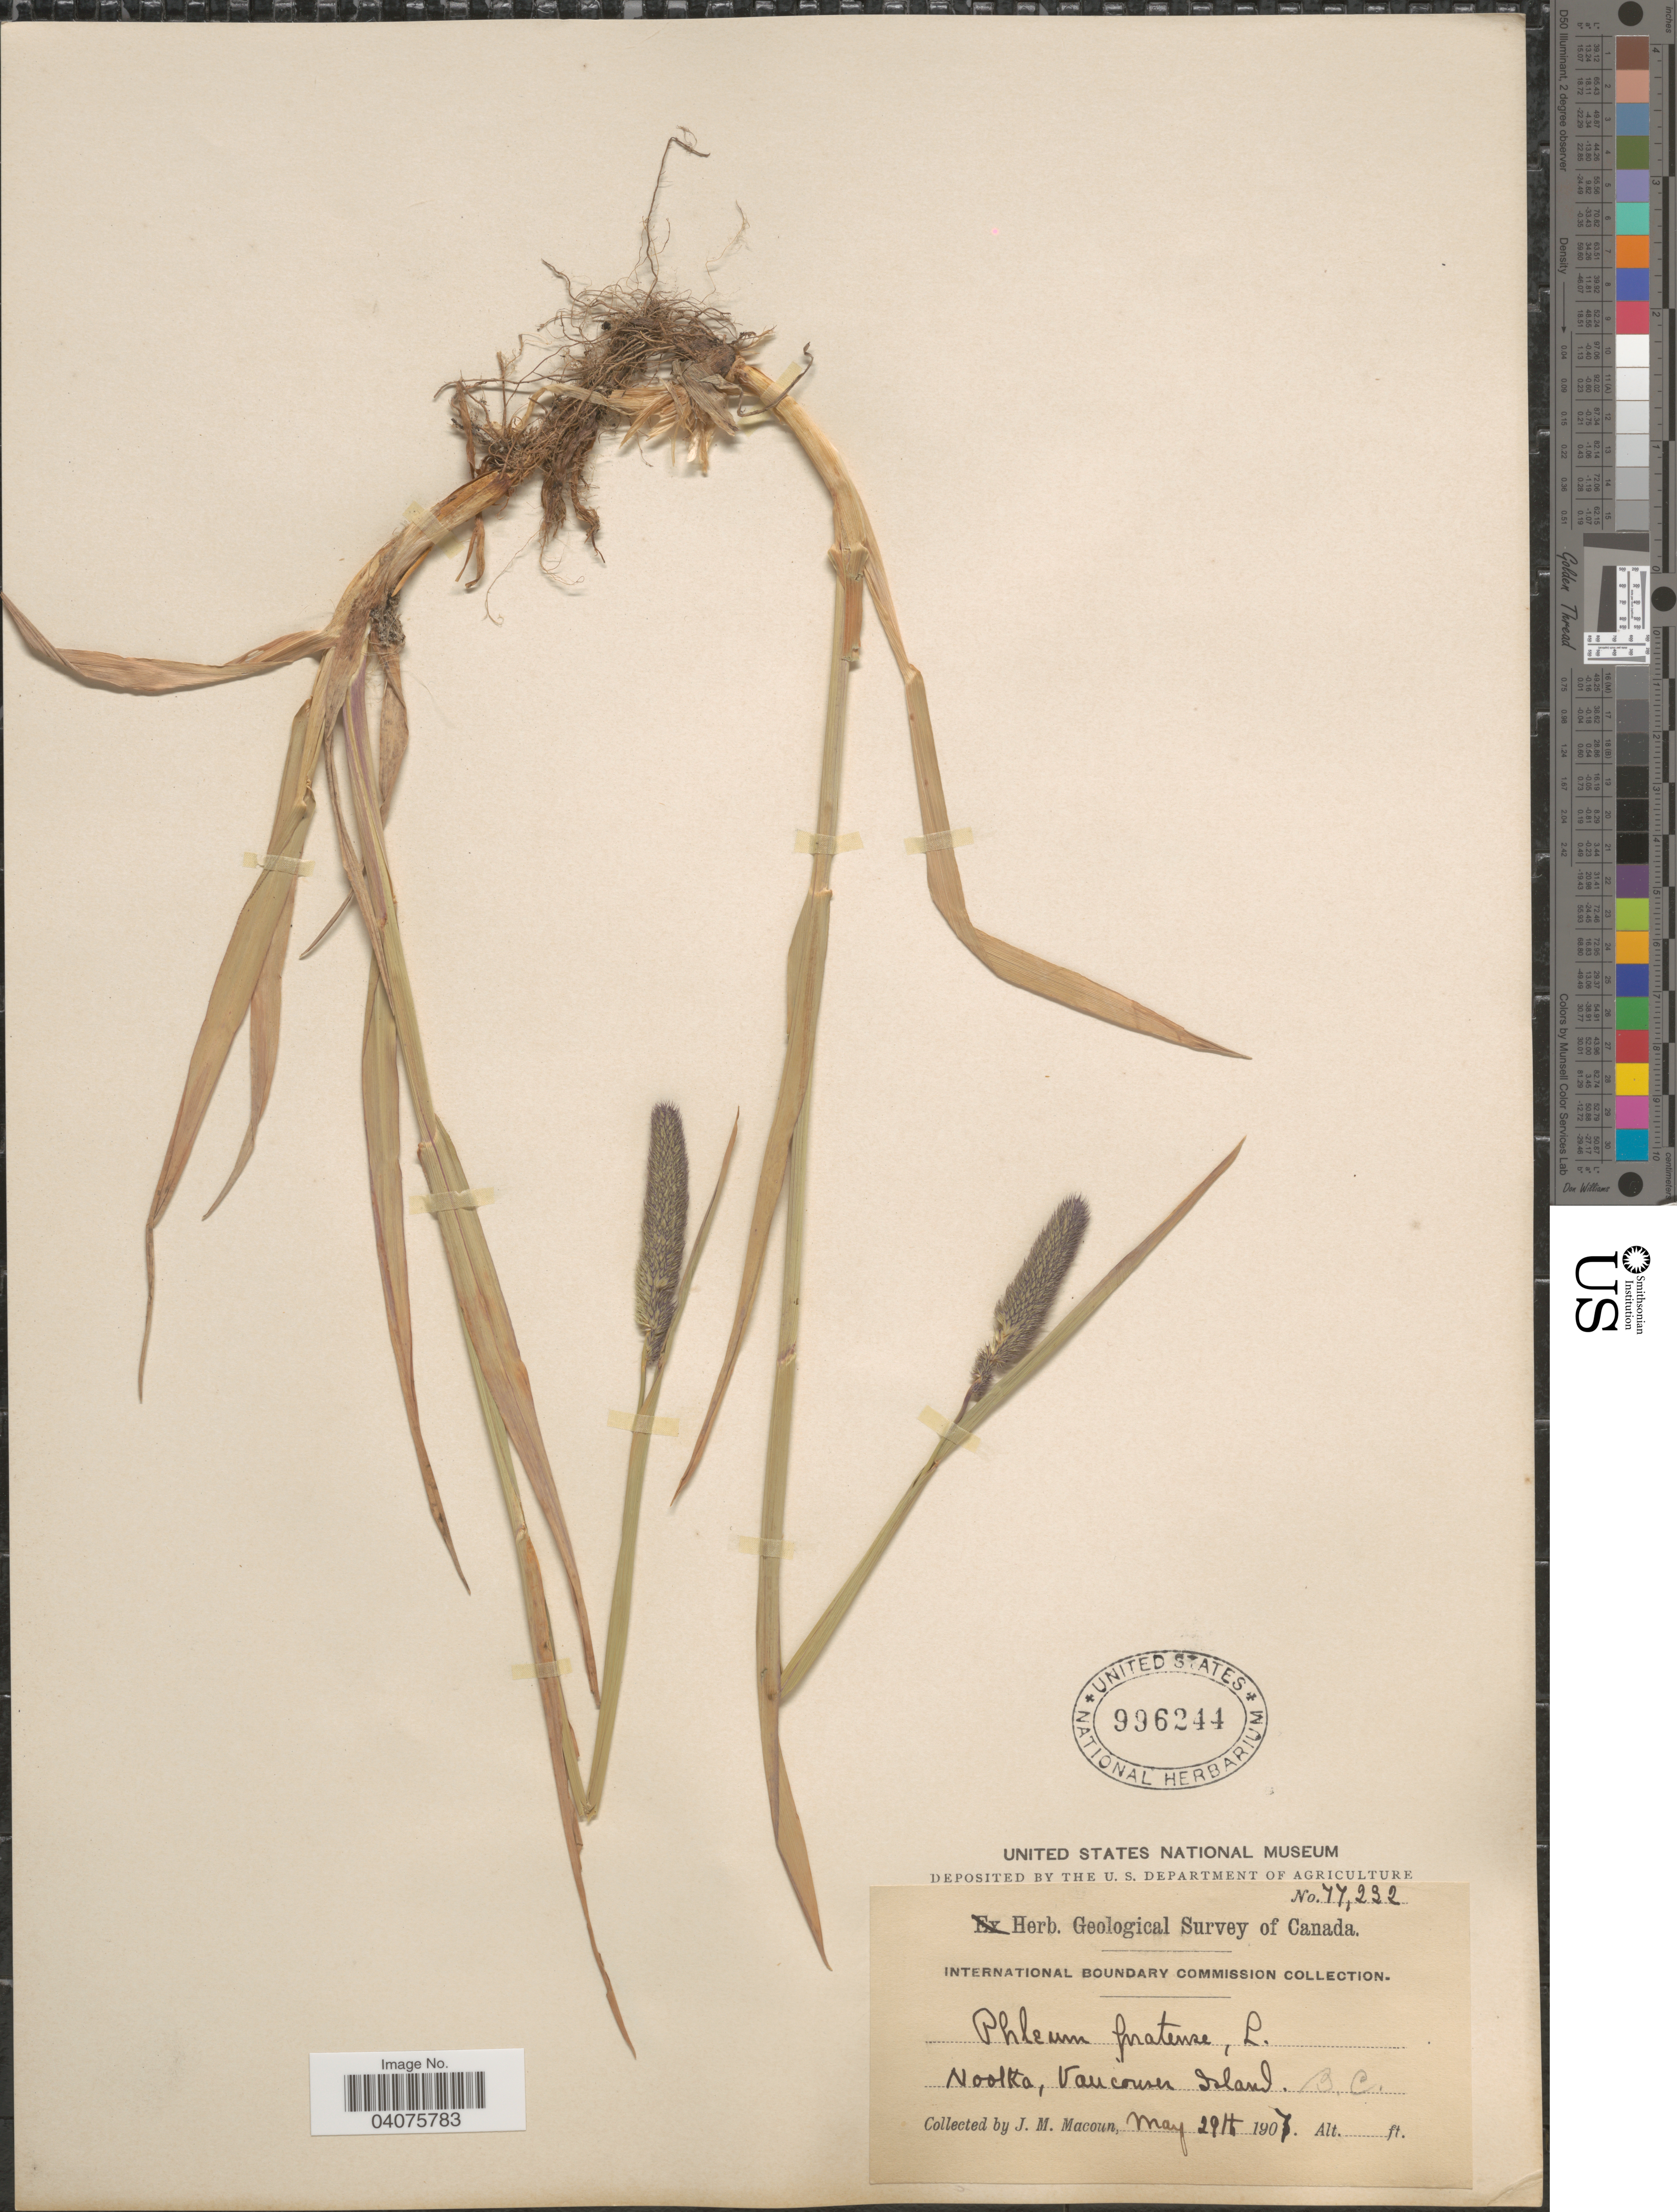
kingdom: Plantae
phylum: Tracheophyta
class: Liliopsida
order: Poales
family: Poaceae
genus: Phleum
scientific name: Phleum pratense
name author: L.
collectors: J. M. Macoun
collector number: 77232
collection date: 1907-05-29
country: Canada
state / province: British Columbia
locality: Herb. Geological Survey of Canada. Noolka, Vancouver Island.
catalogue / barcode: US 996244